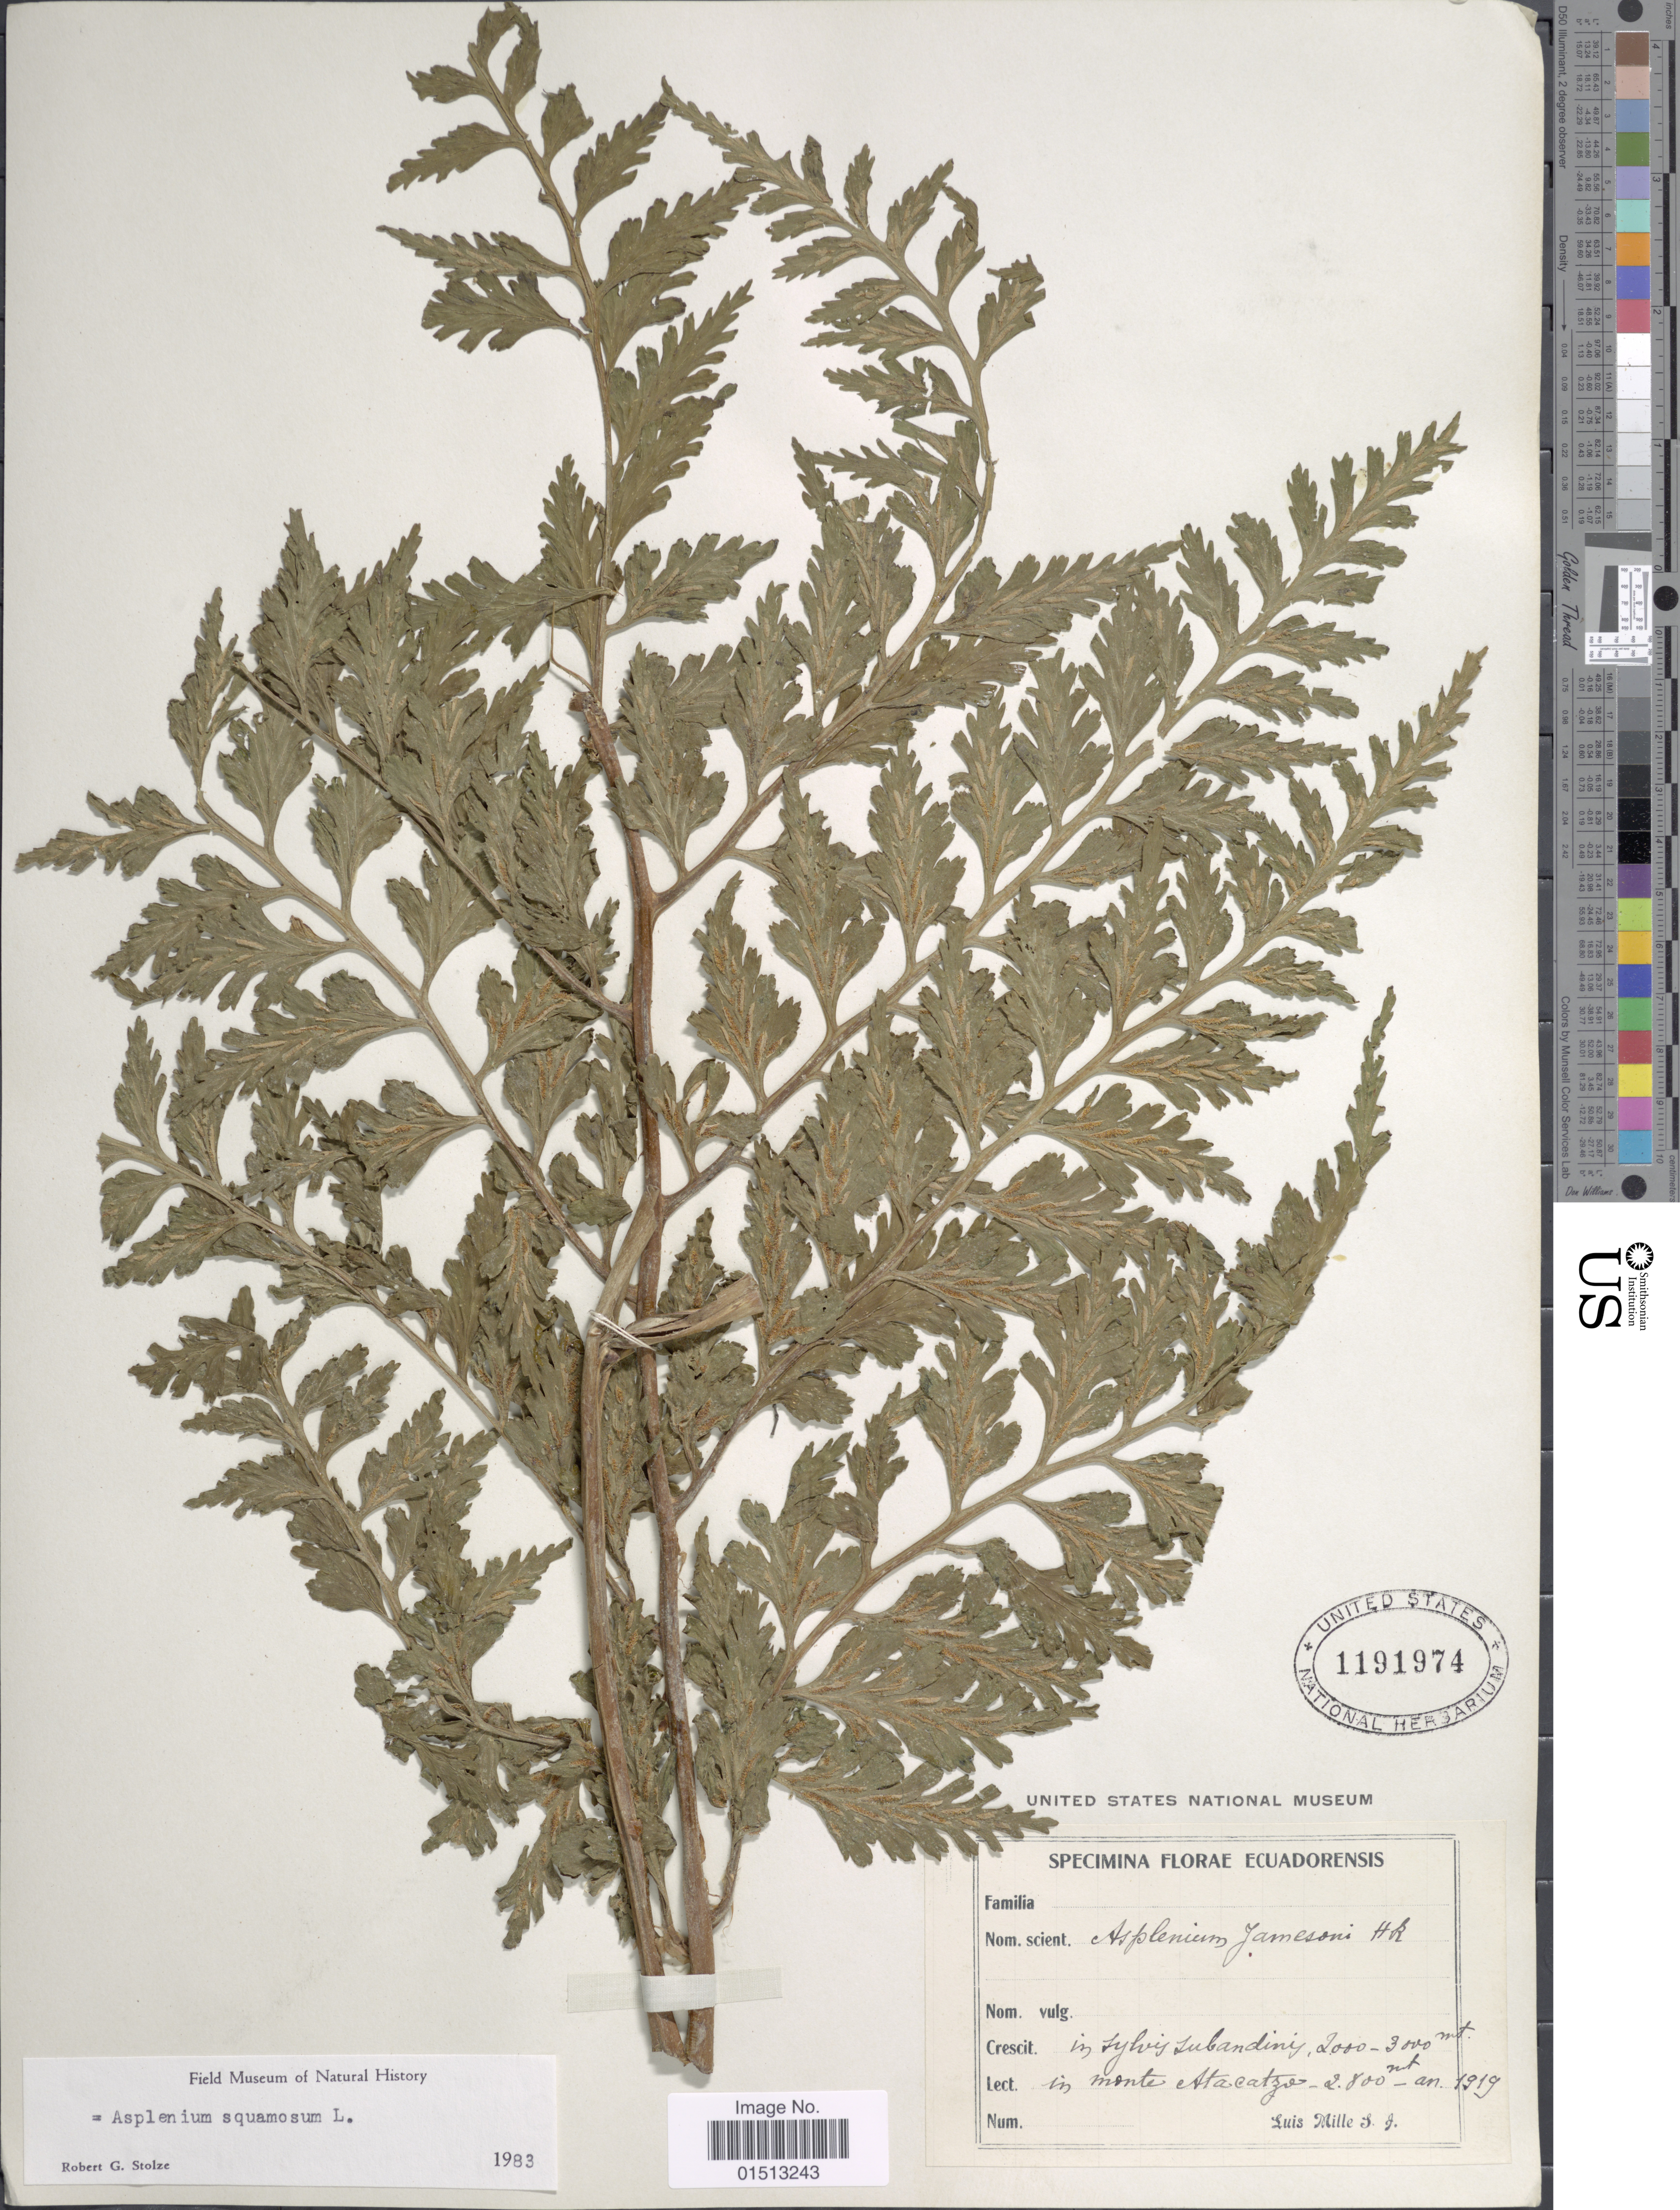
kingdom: Plantae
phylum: Tracheophyta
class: Polypodiopsida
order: Polypodiales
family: Aspleniaceae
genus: Asplenium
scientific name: Asplenium squamosum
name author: L.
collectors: L. Mille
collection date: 1919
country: Ecuador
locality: In sylvis subandinis, in monte Atacames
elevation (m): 2800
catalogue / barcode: US 1191974